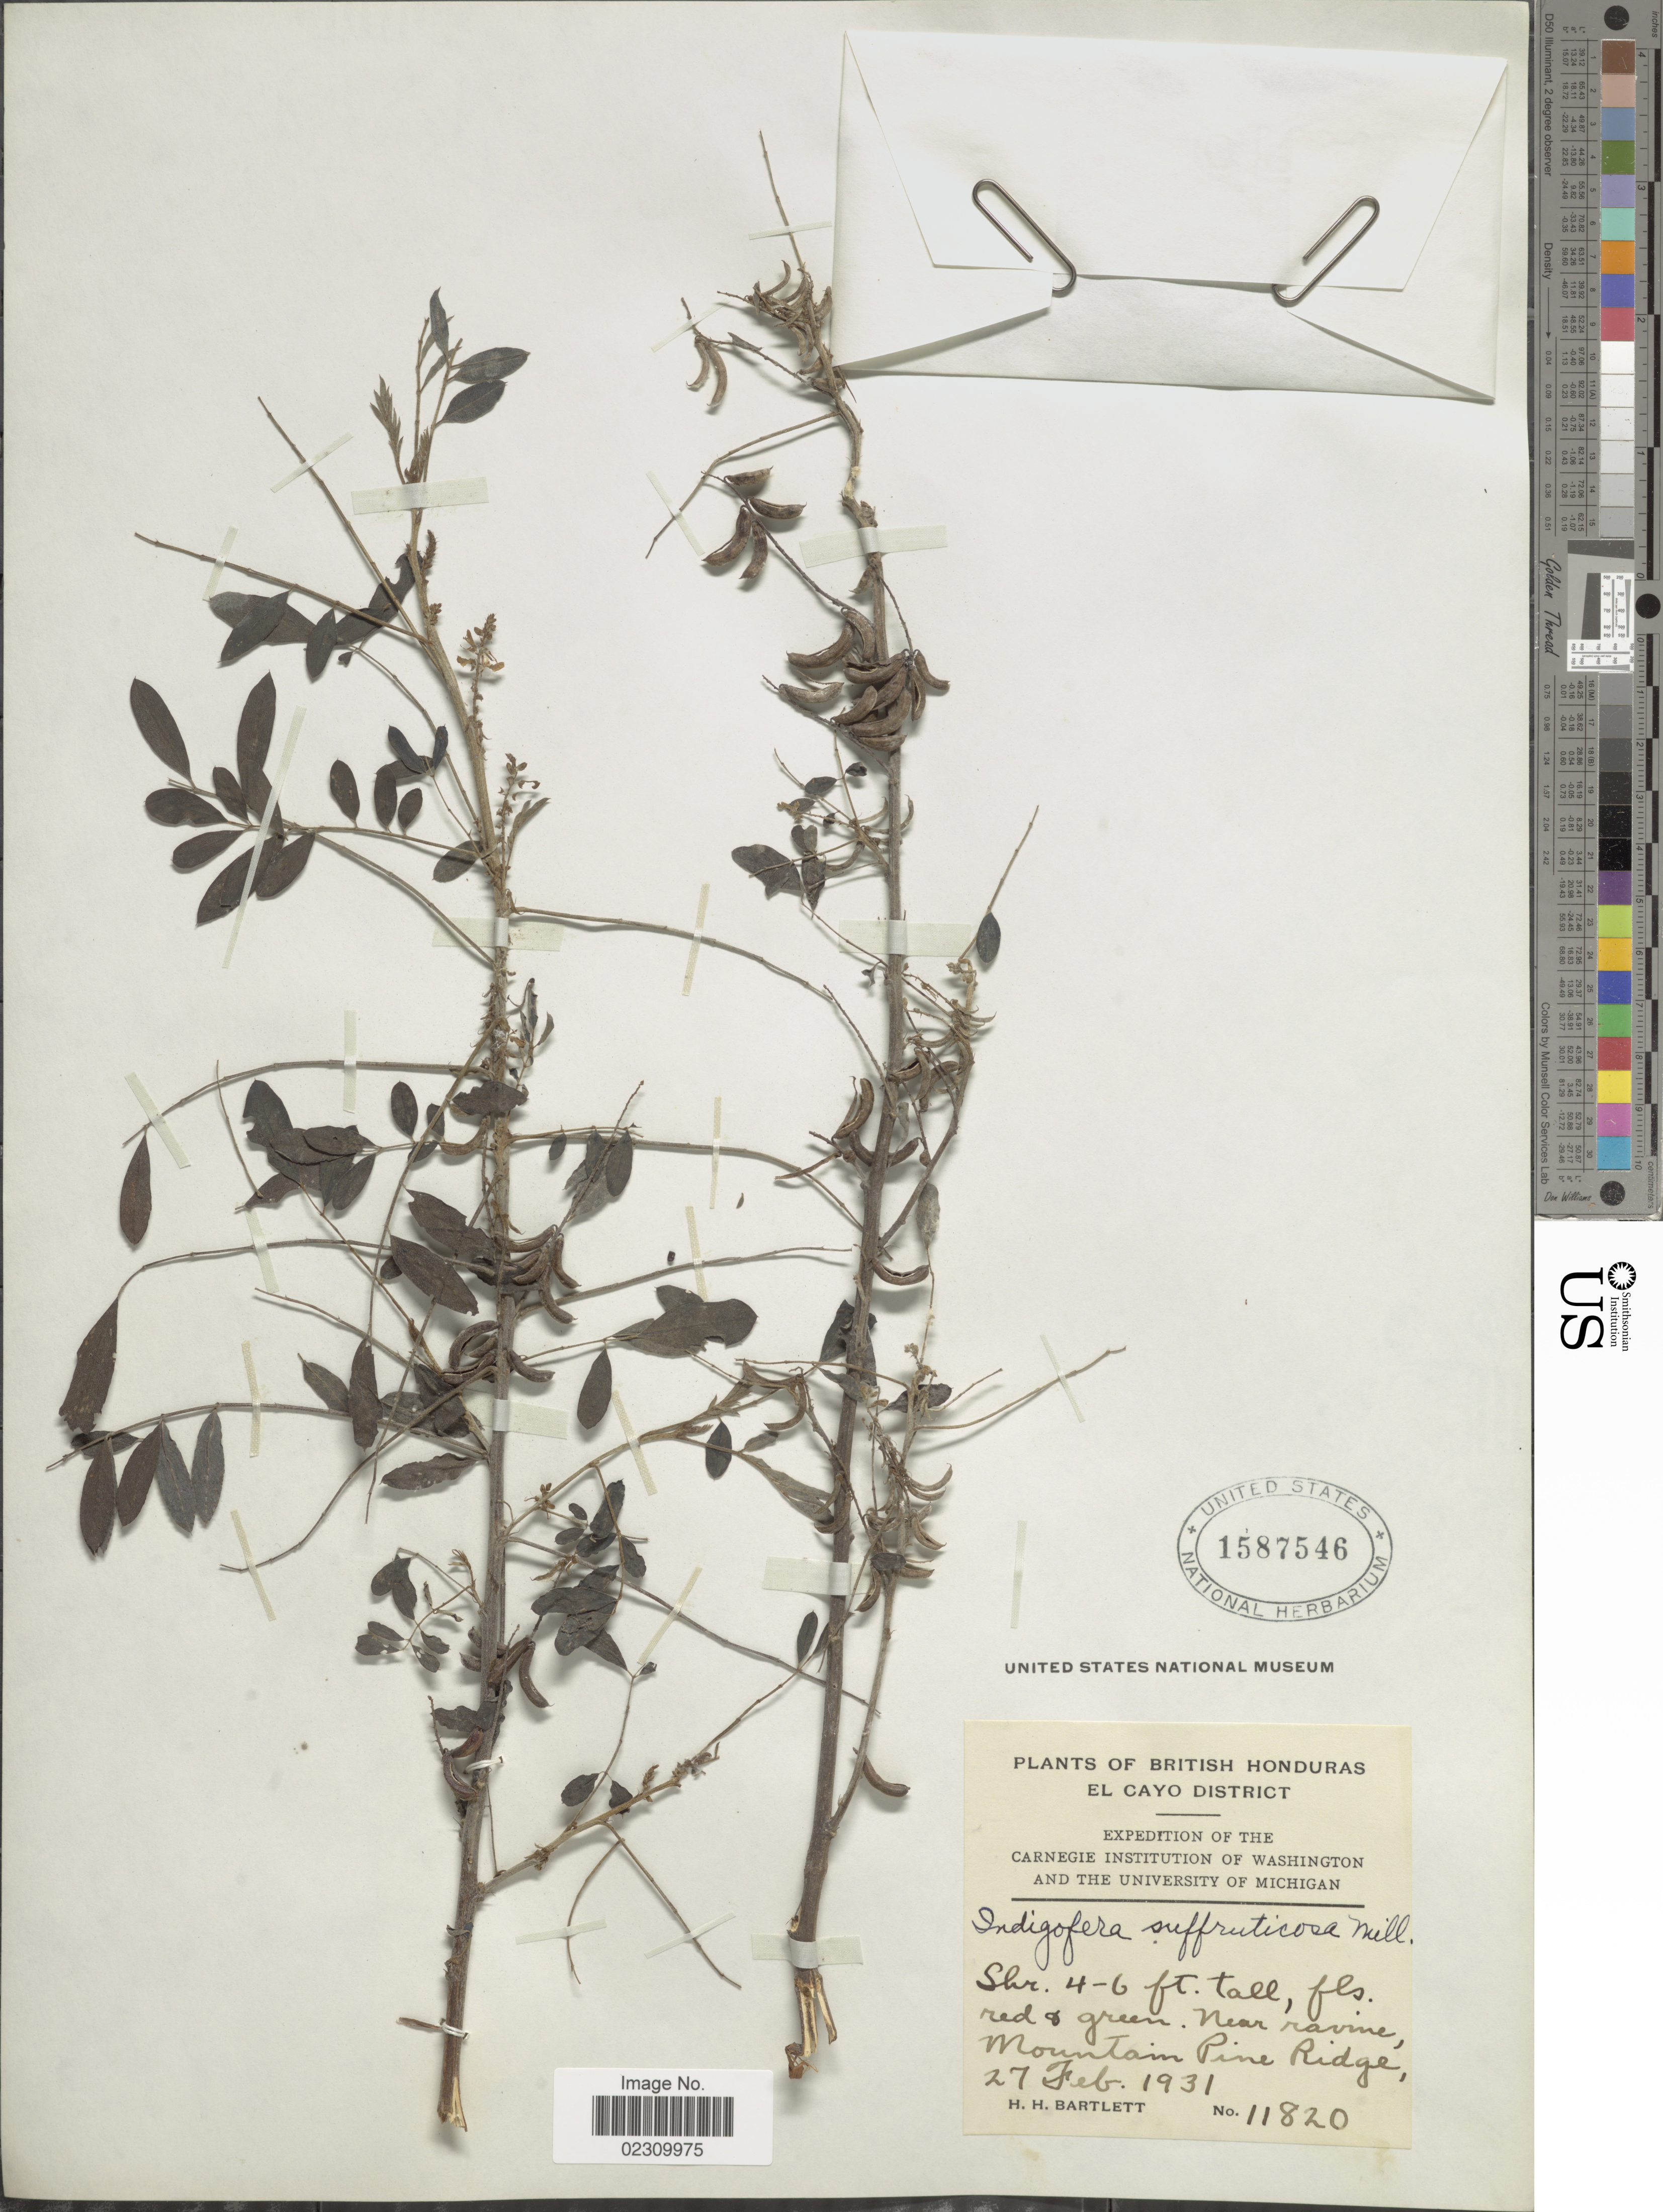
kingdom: Plantae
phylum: Tracheophyta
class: Magnoliopsida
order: Fabales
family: Fabaceae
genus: Indigofera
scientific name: Indigofera suffruticosa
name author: Mill.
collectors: H. H. Bartlett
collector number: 11820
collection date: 1931-02-27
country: Belize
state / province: Cayo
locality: British Honduras, Mountain Pine Ridge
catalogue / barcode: US 1587546